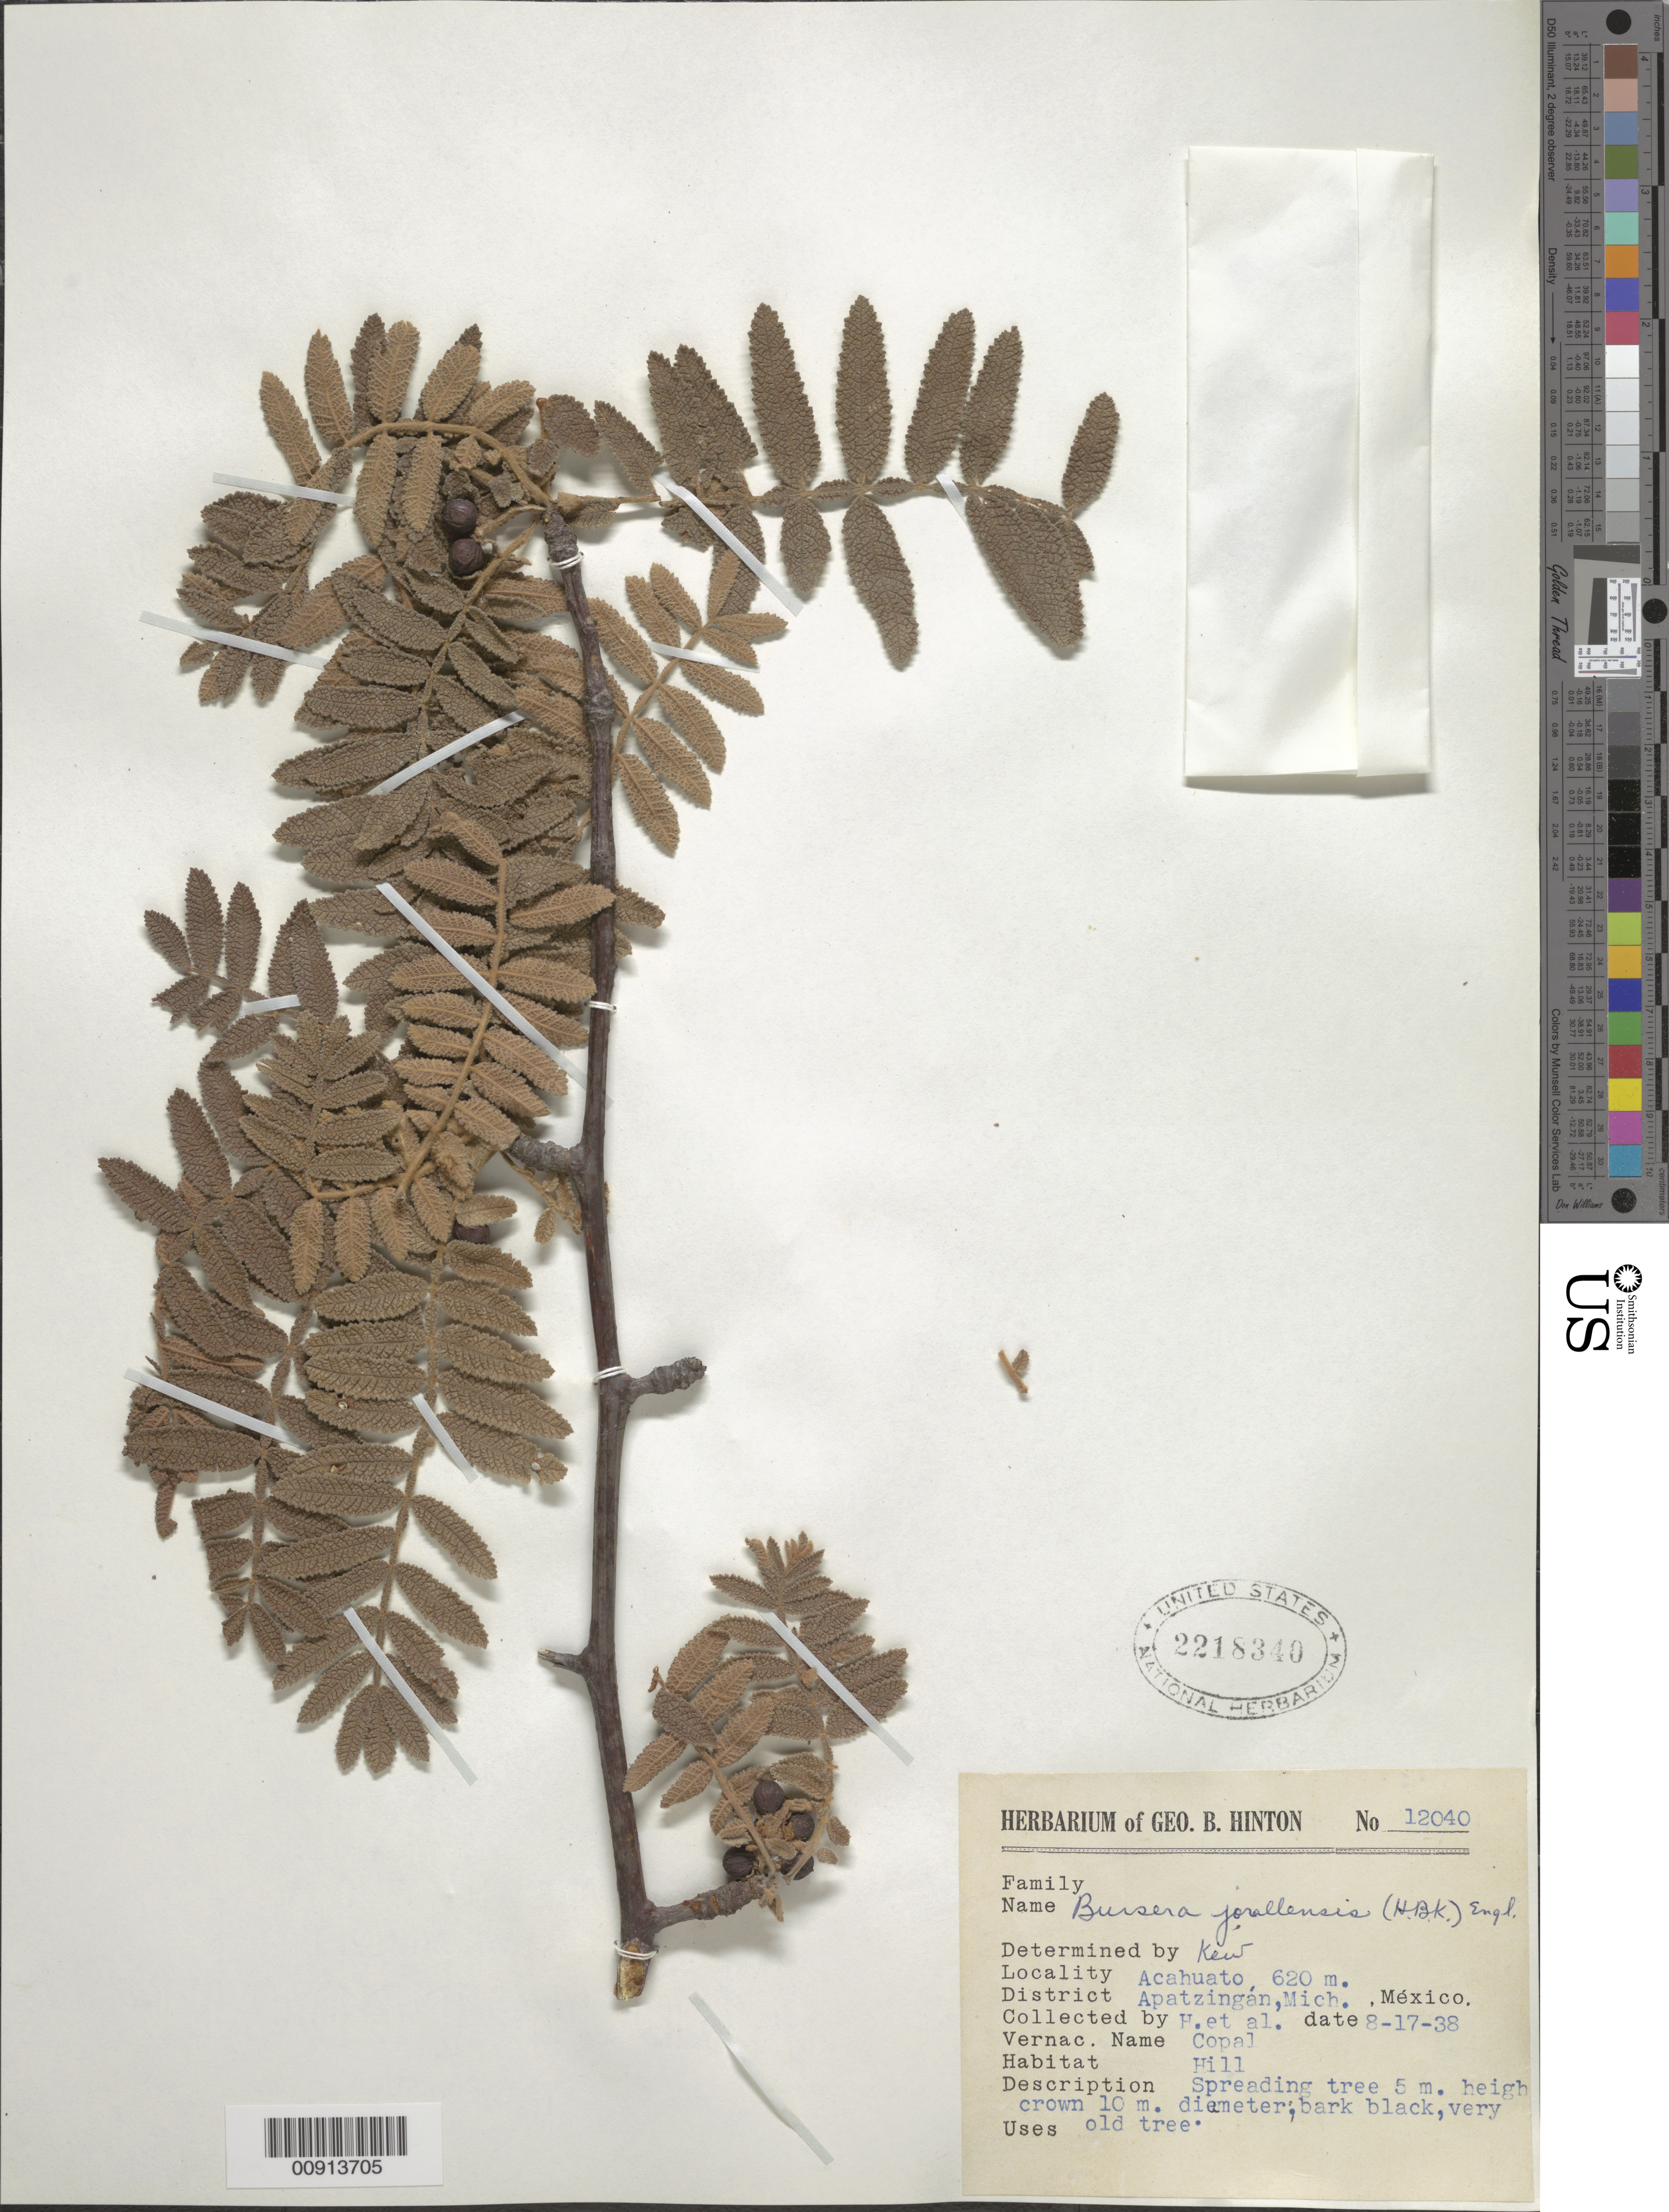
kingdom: Plantae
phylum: Tracheophyta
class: Magnoliopsida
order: Sapindales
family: Burseraceae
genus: Bursera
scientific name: Bursera jorullensis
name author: (Kunth) Engl.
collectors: G. B. Hinton & et al.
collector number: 12040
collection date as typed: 17 Aug 1938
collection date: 1938-08-17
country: Mexico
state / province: Michoacán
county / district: Apatzingán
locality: Acahuato, District Apatzingán, Michoacán.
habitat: Hill.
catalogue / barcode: US 2218340